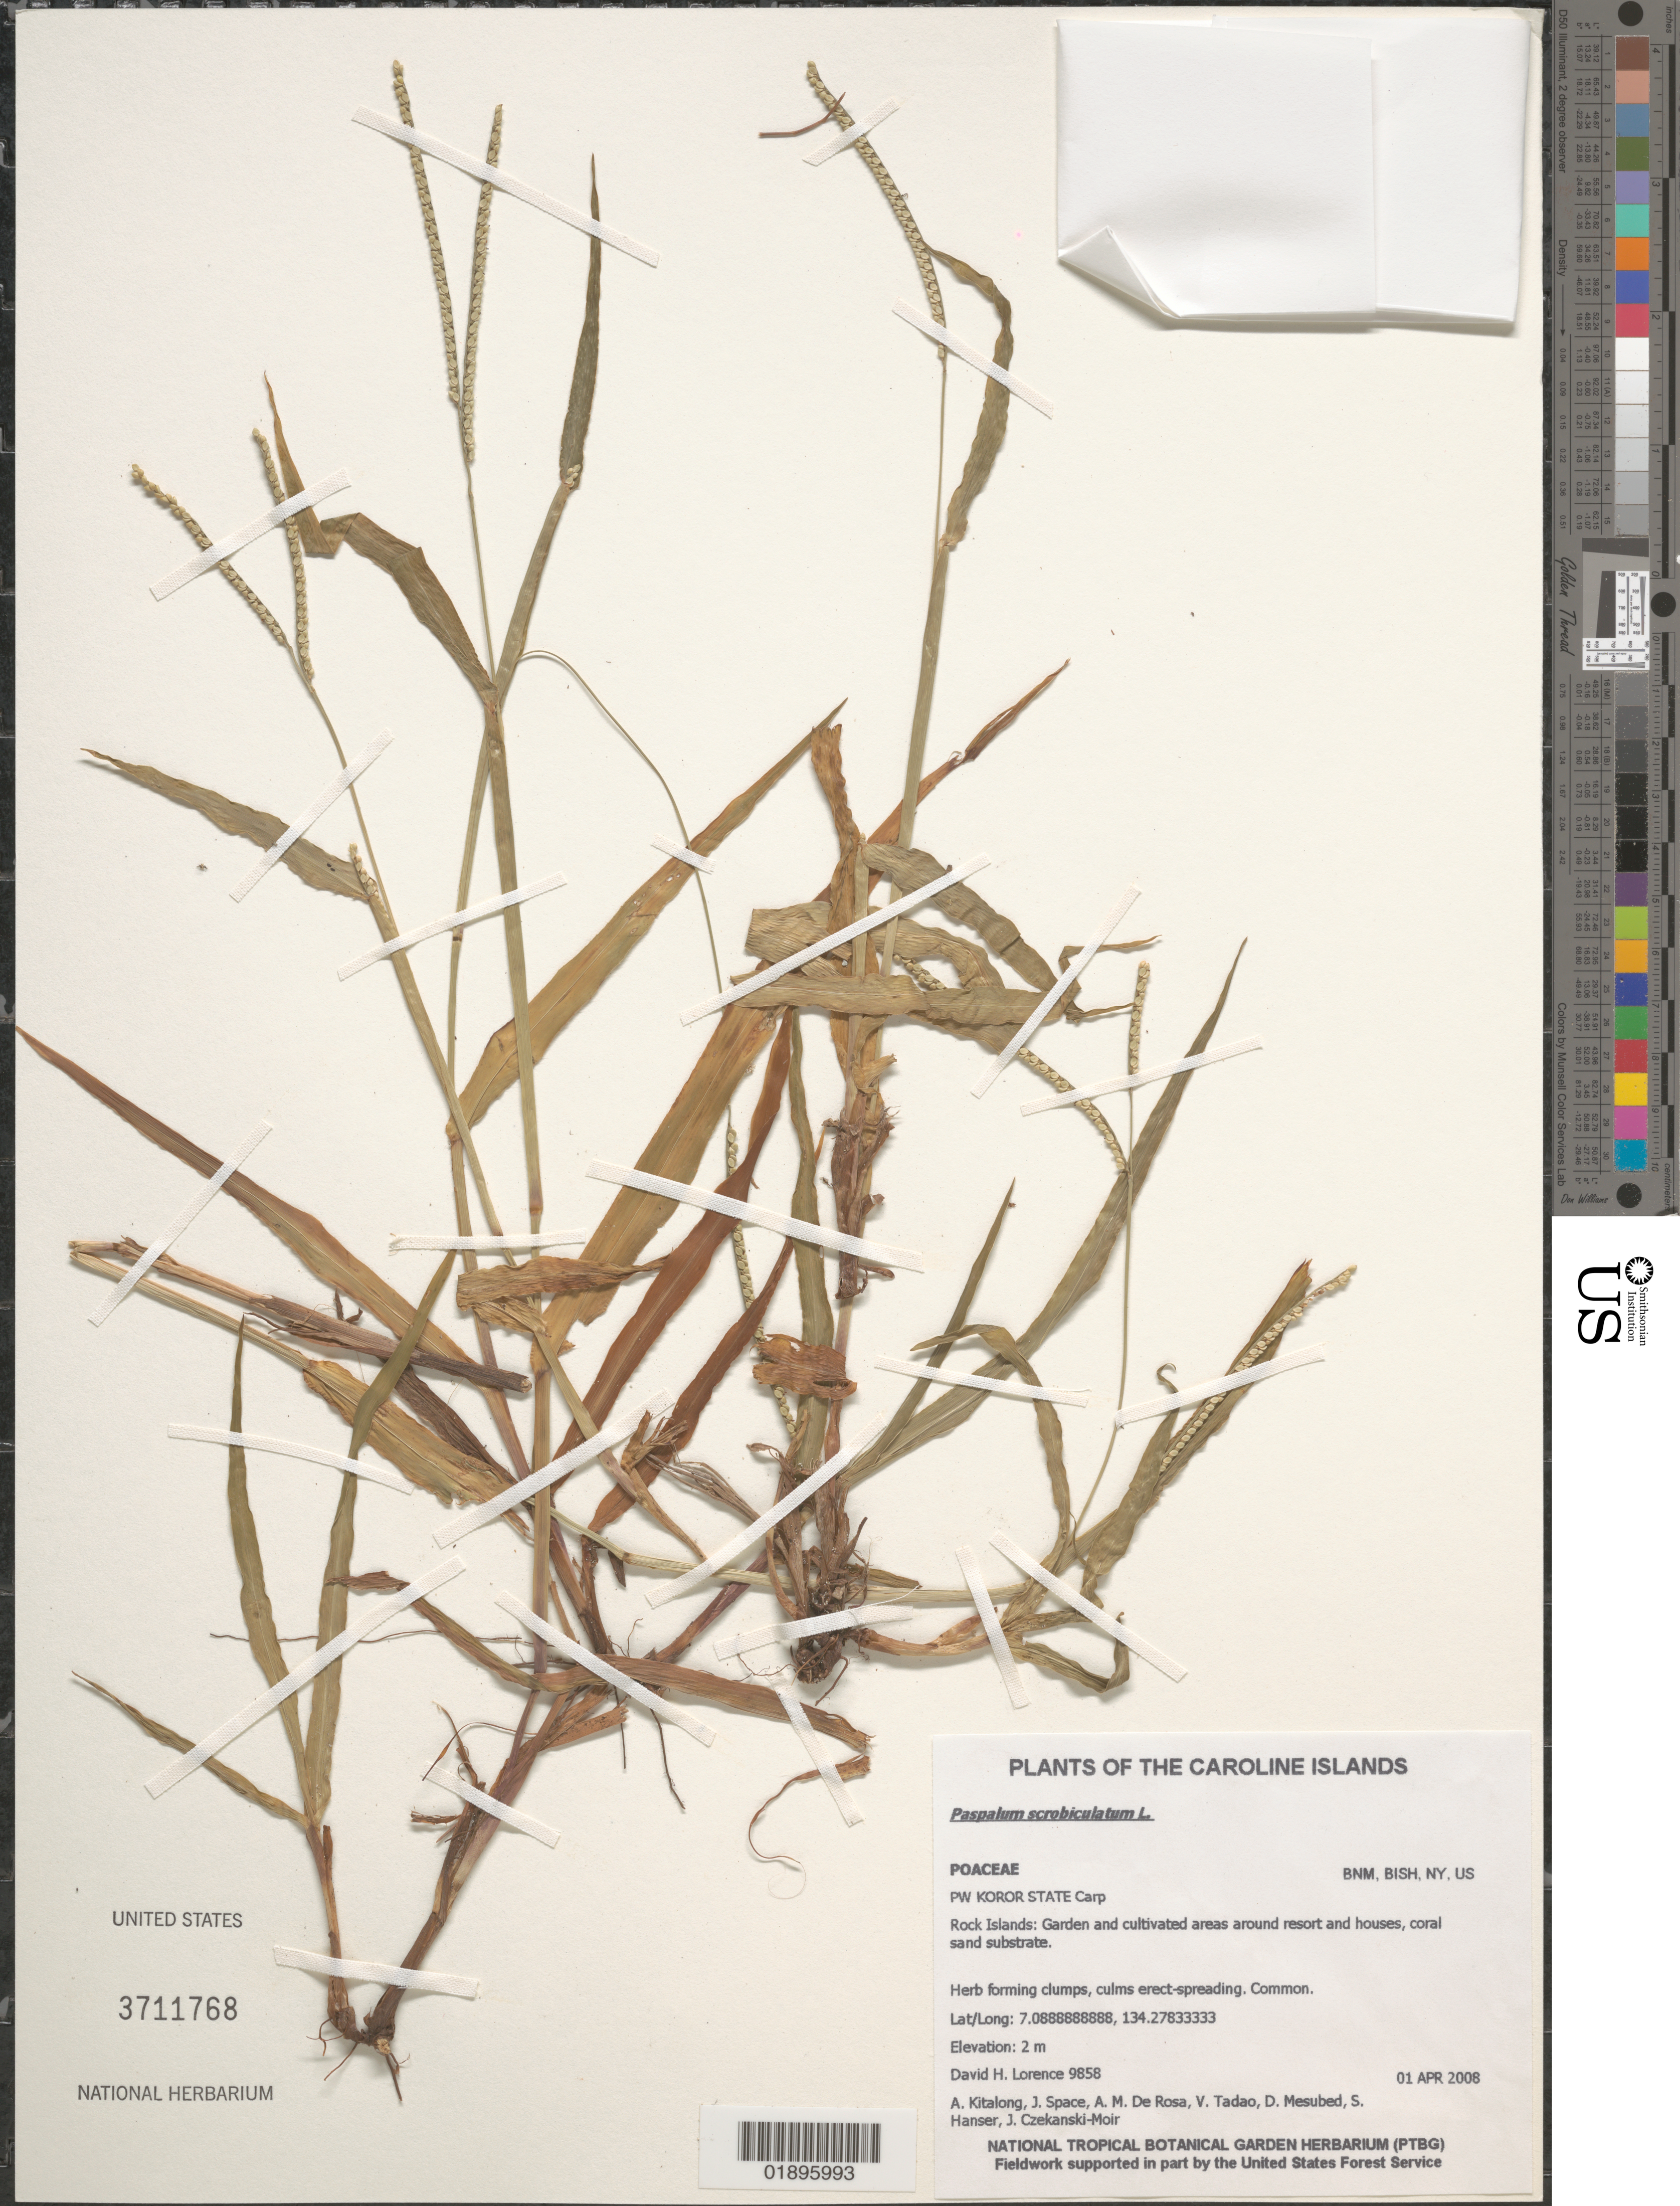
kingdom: Plantae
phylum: Tracheophyta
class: Liliopsida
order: Poales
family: Poaceae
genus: Paspalum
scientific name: Paspalum scrobiculatum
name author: L.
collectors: D. Lorence, A. Kitalong, J. Space, A. De Rosa, V. Tadao, D. Mesubed & S. Hanser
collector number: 9858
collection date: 2008-04-01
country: Palau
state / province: Koror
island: Rock Islands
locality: Garden and cultivated areas around resort and houses.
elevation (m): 2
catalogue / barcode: US 3711768